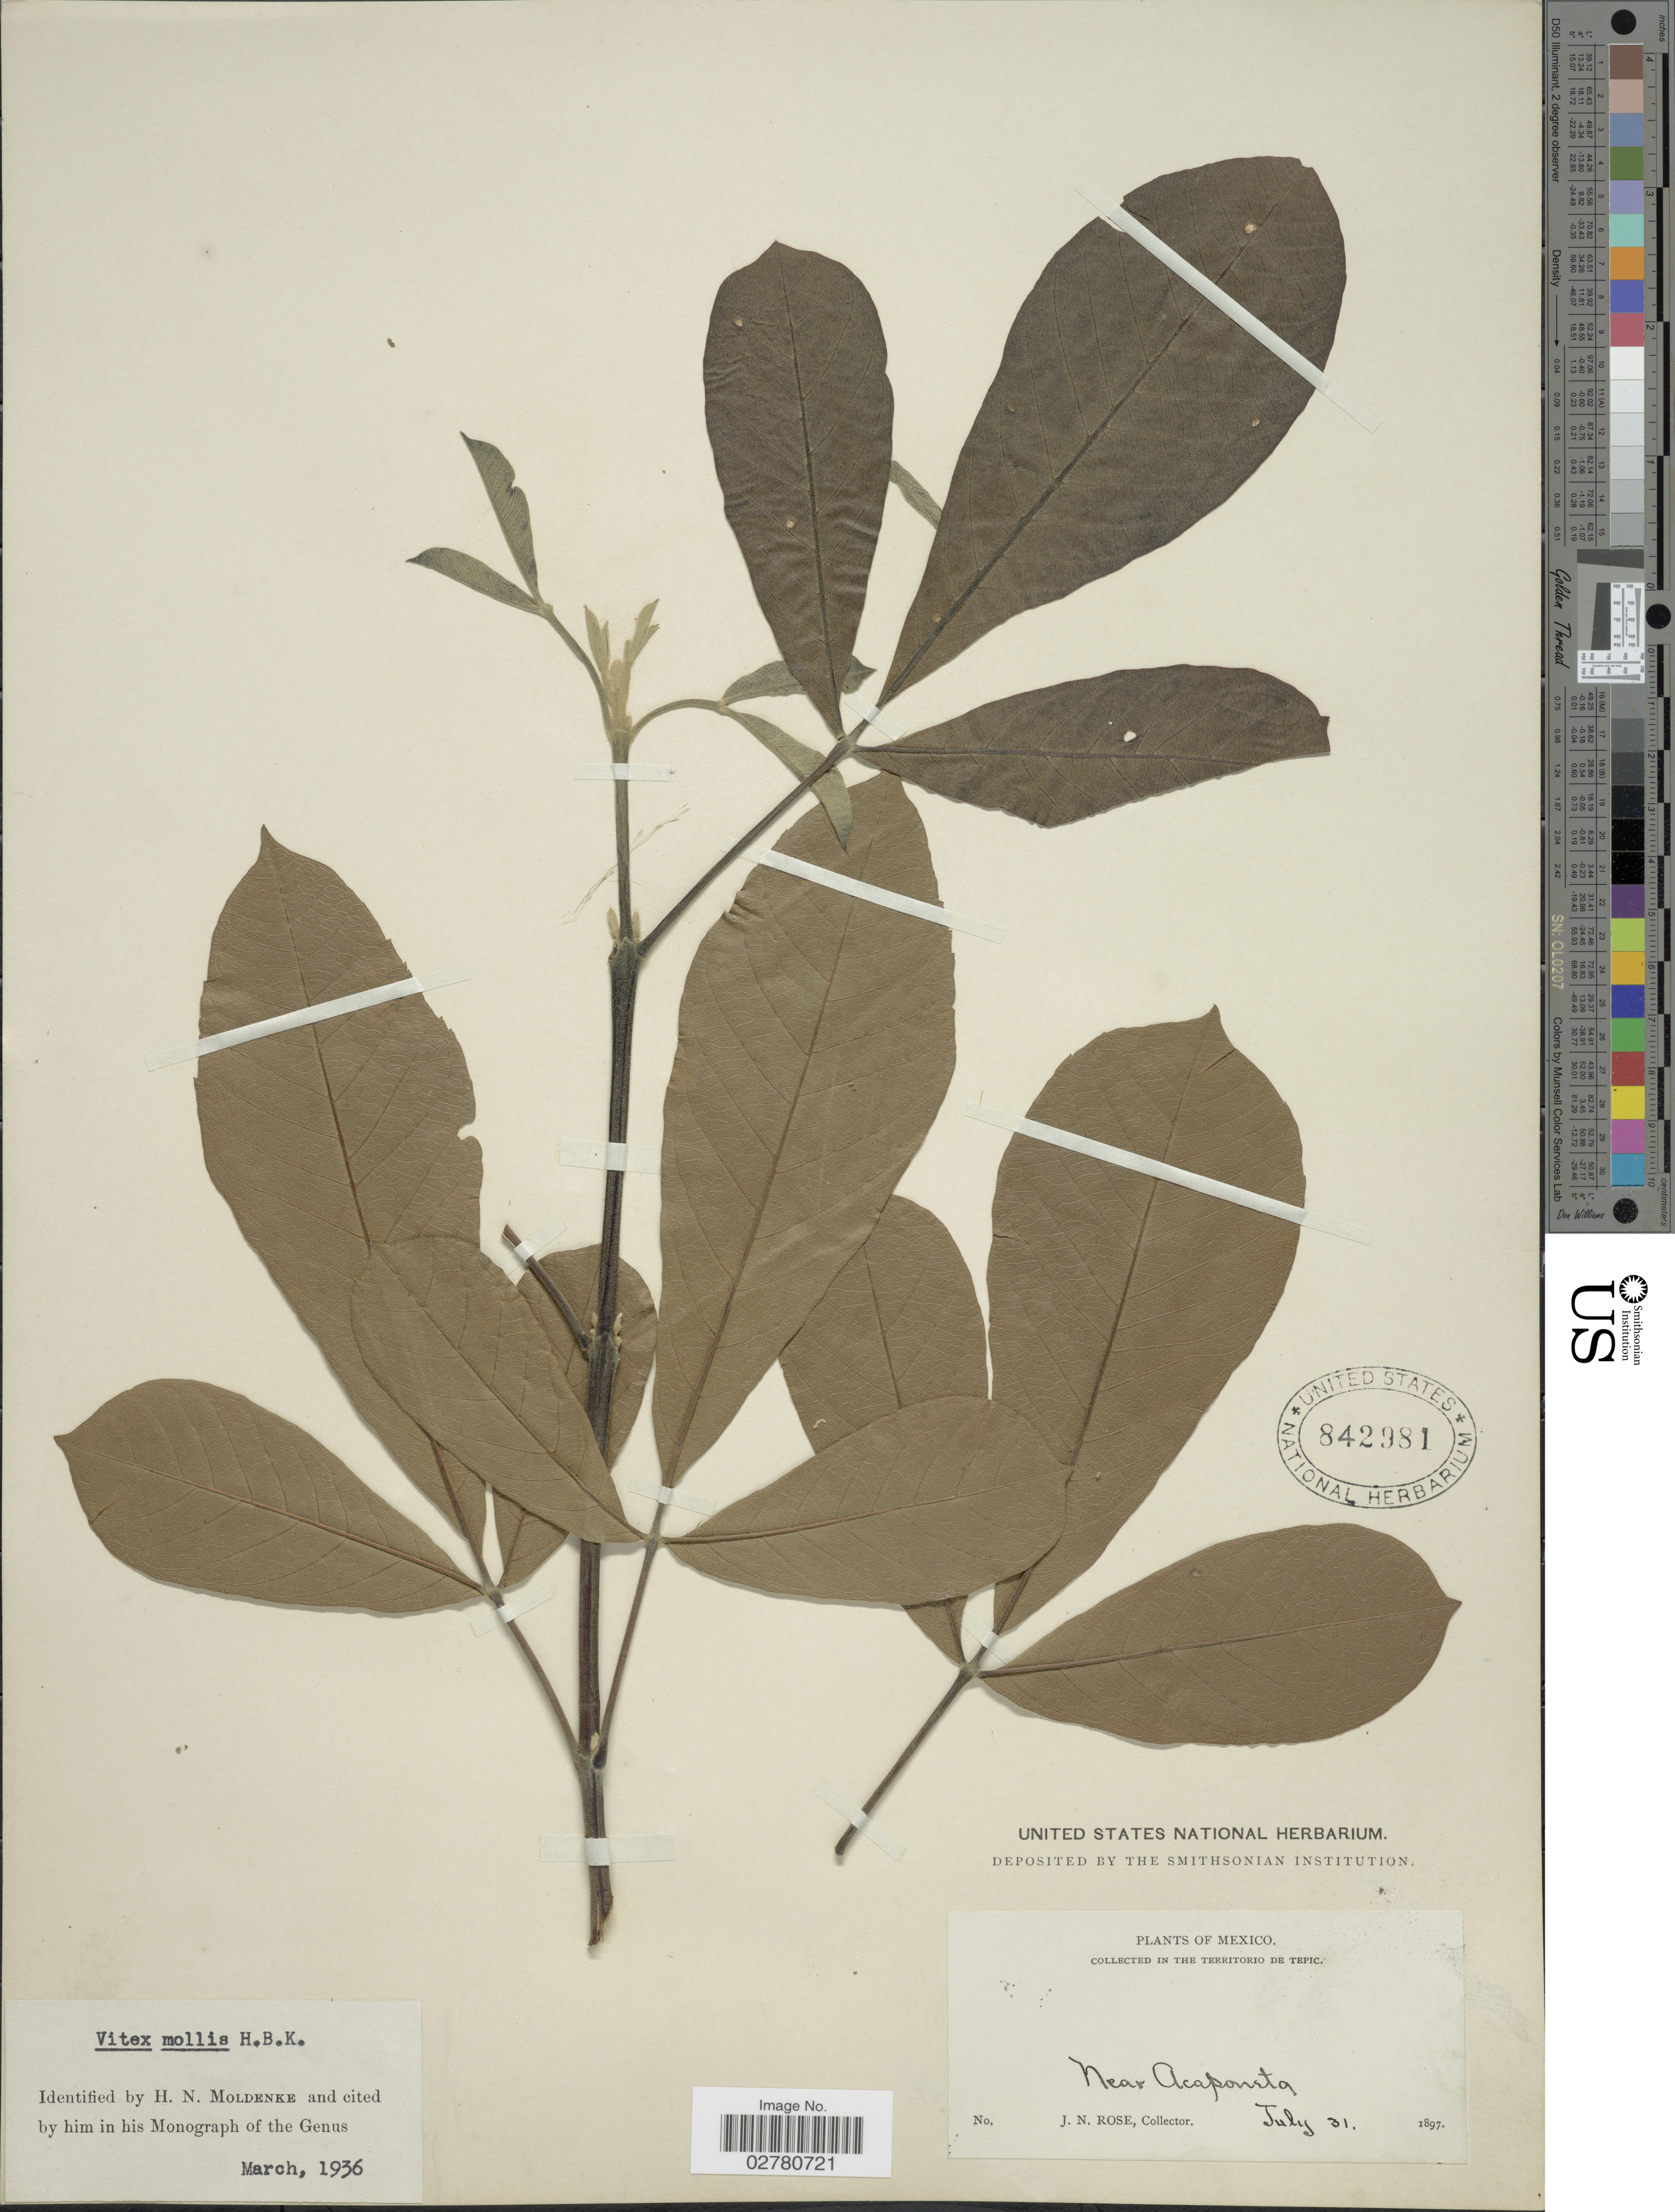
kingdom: Plantae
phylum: Tracheophyta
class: Magnoliopsida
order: Lamiales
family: Lamiaceae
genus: Vitex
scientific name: Vitex mollis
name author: Kunth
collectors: J. N. Rose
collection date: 1897-07-31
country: Mexico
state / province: Nayarit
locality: In the Territorio de Tepic. Near Acaponeta.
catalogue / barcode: US 842981